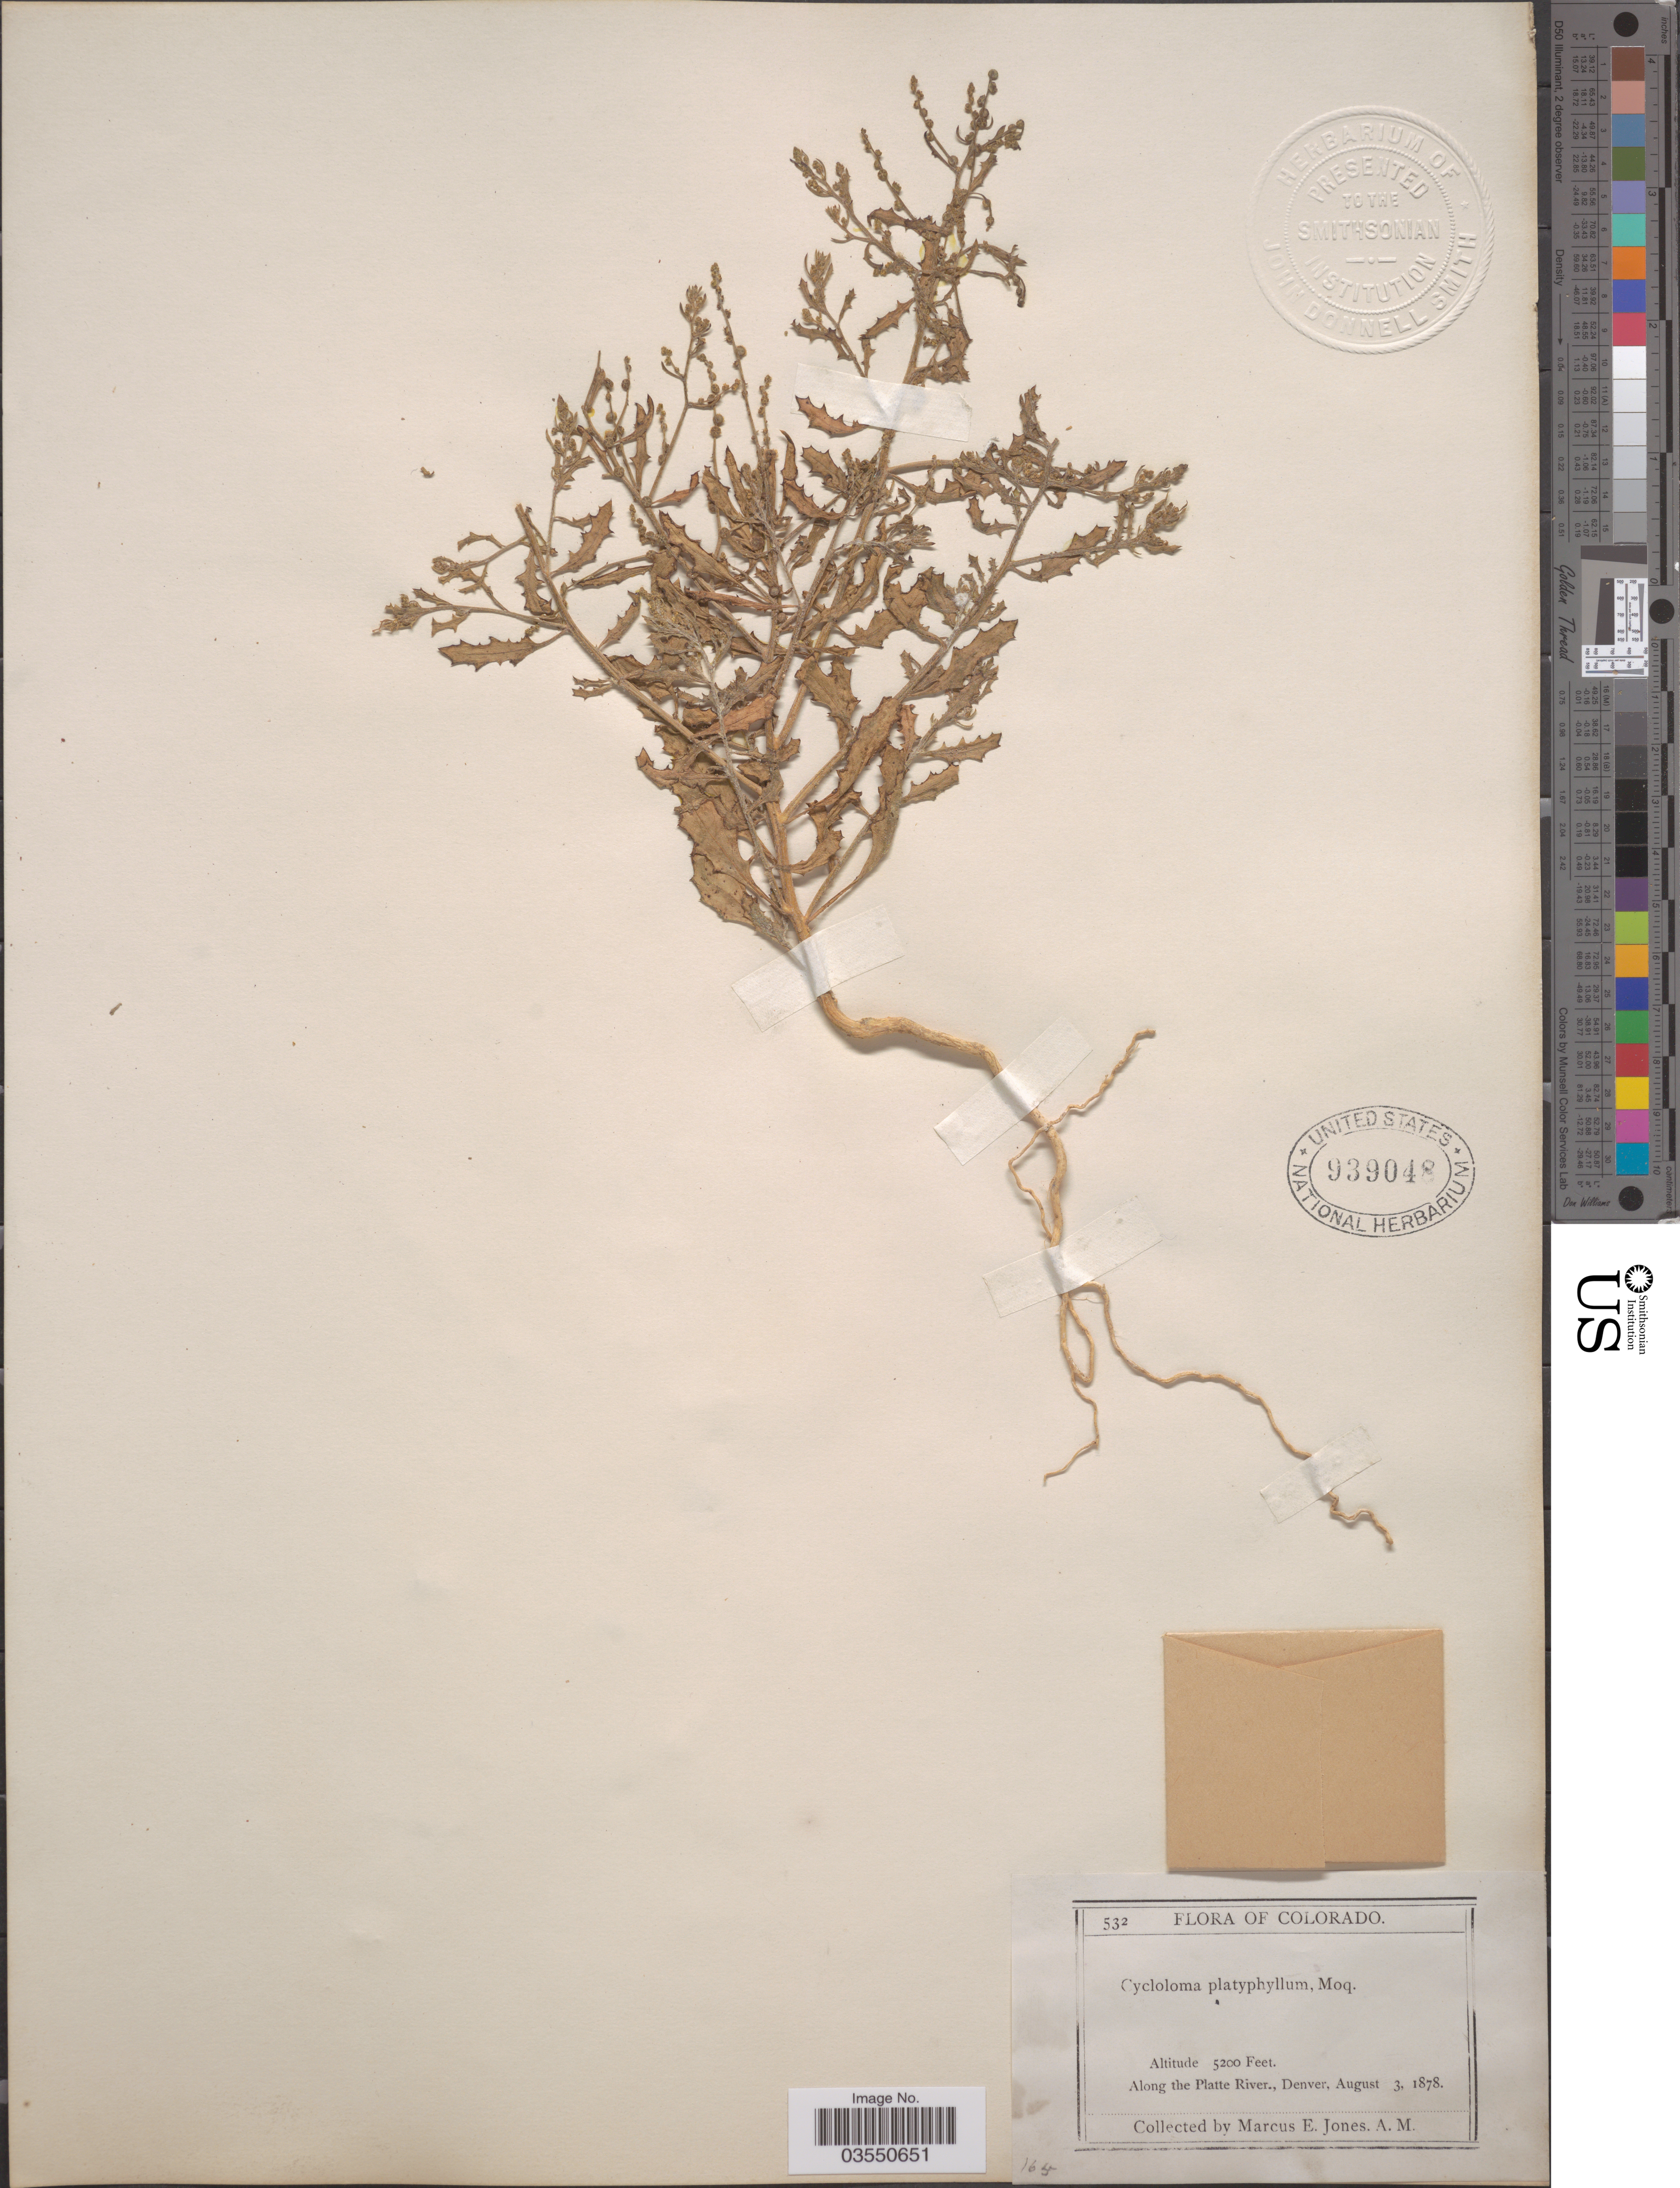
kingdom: Plantae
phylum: Tracheophyta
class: Magnoliopsida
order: Caryophyllales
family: Amaranthaceae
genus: Dysphania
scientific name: Dysphania atriplicifolia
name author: (Spreng.) G. Kadereit et al.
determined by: U.S. National Herbarium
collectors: M. E. Jones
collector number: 532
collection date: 1878-08-03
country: United States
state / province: Colorado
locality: Along the Platte River., Denver.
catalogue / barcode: US 939048